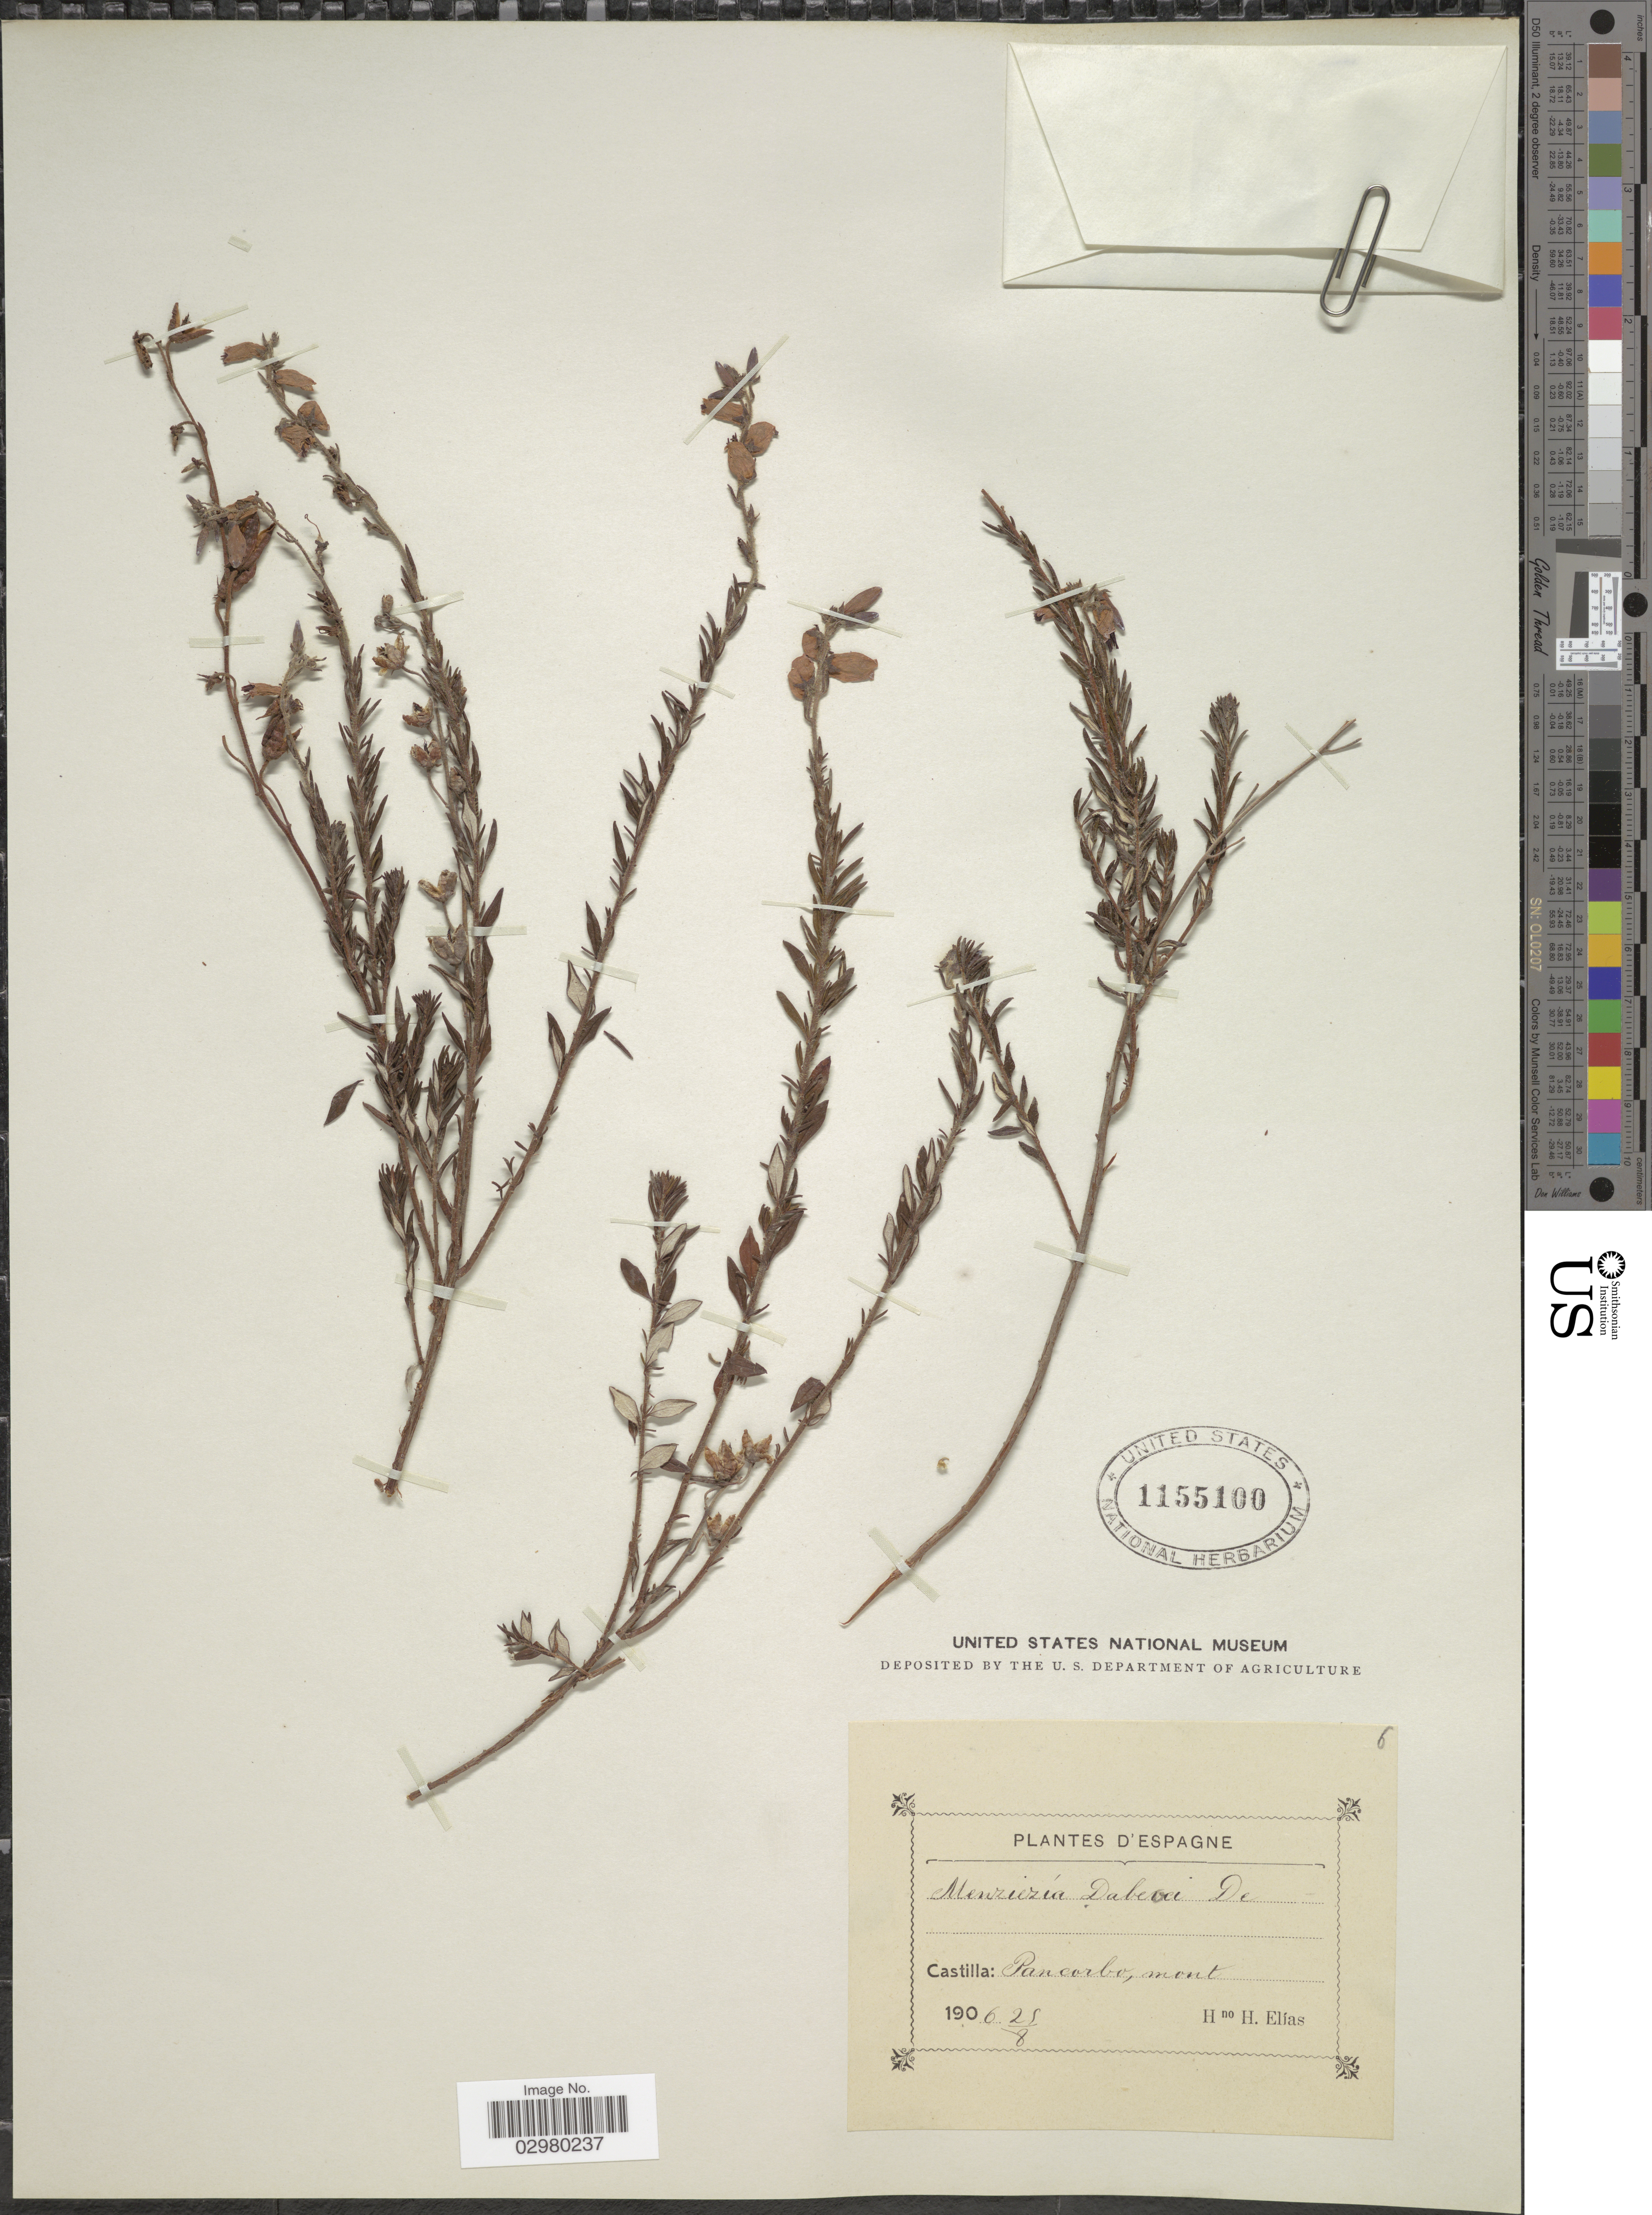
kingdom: Plantae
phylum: Tracheophyta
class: Magnoliopsida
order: Ericales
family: Ericaceae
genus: Menziesia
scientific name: Menziesia daboecia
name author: (L.) DC.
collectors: Bro. Elias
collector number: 6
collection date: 1906-08-28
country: Spain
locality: Castilla: Pancorbo, mont.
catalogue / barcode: US 1155100